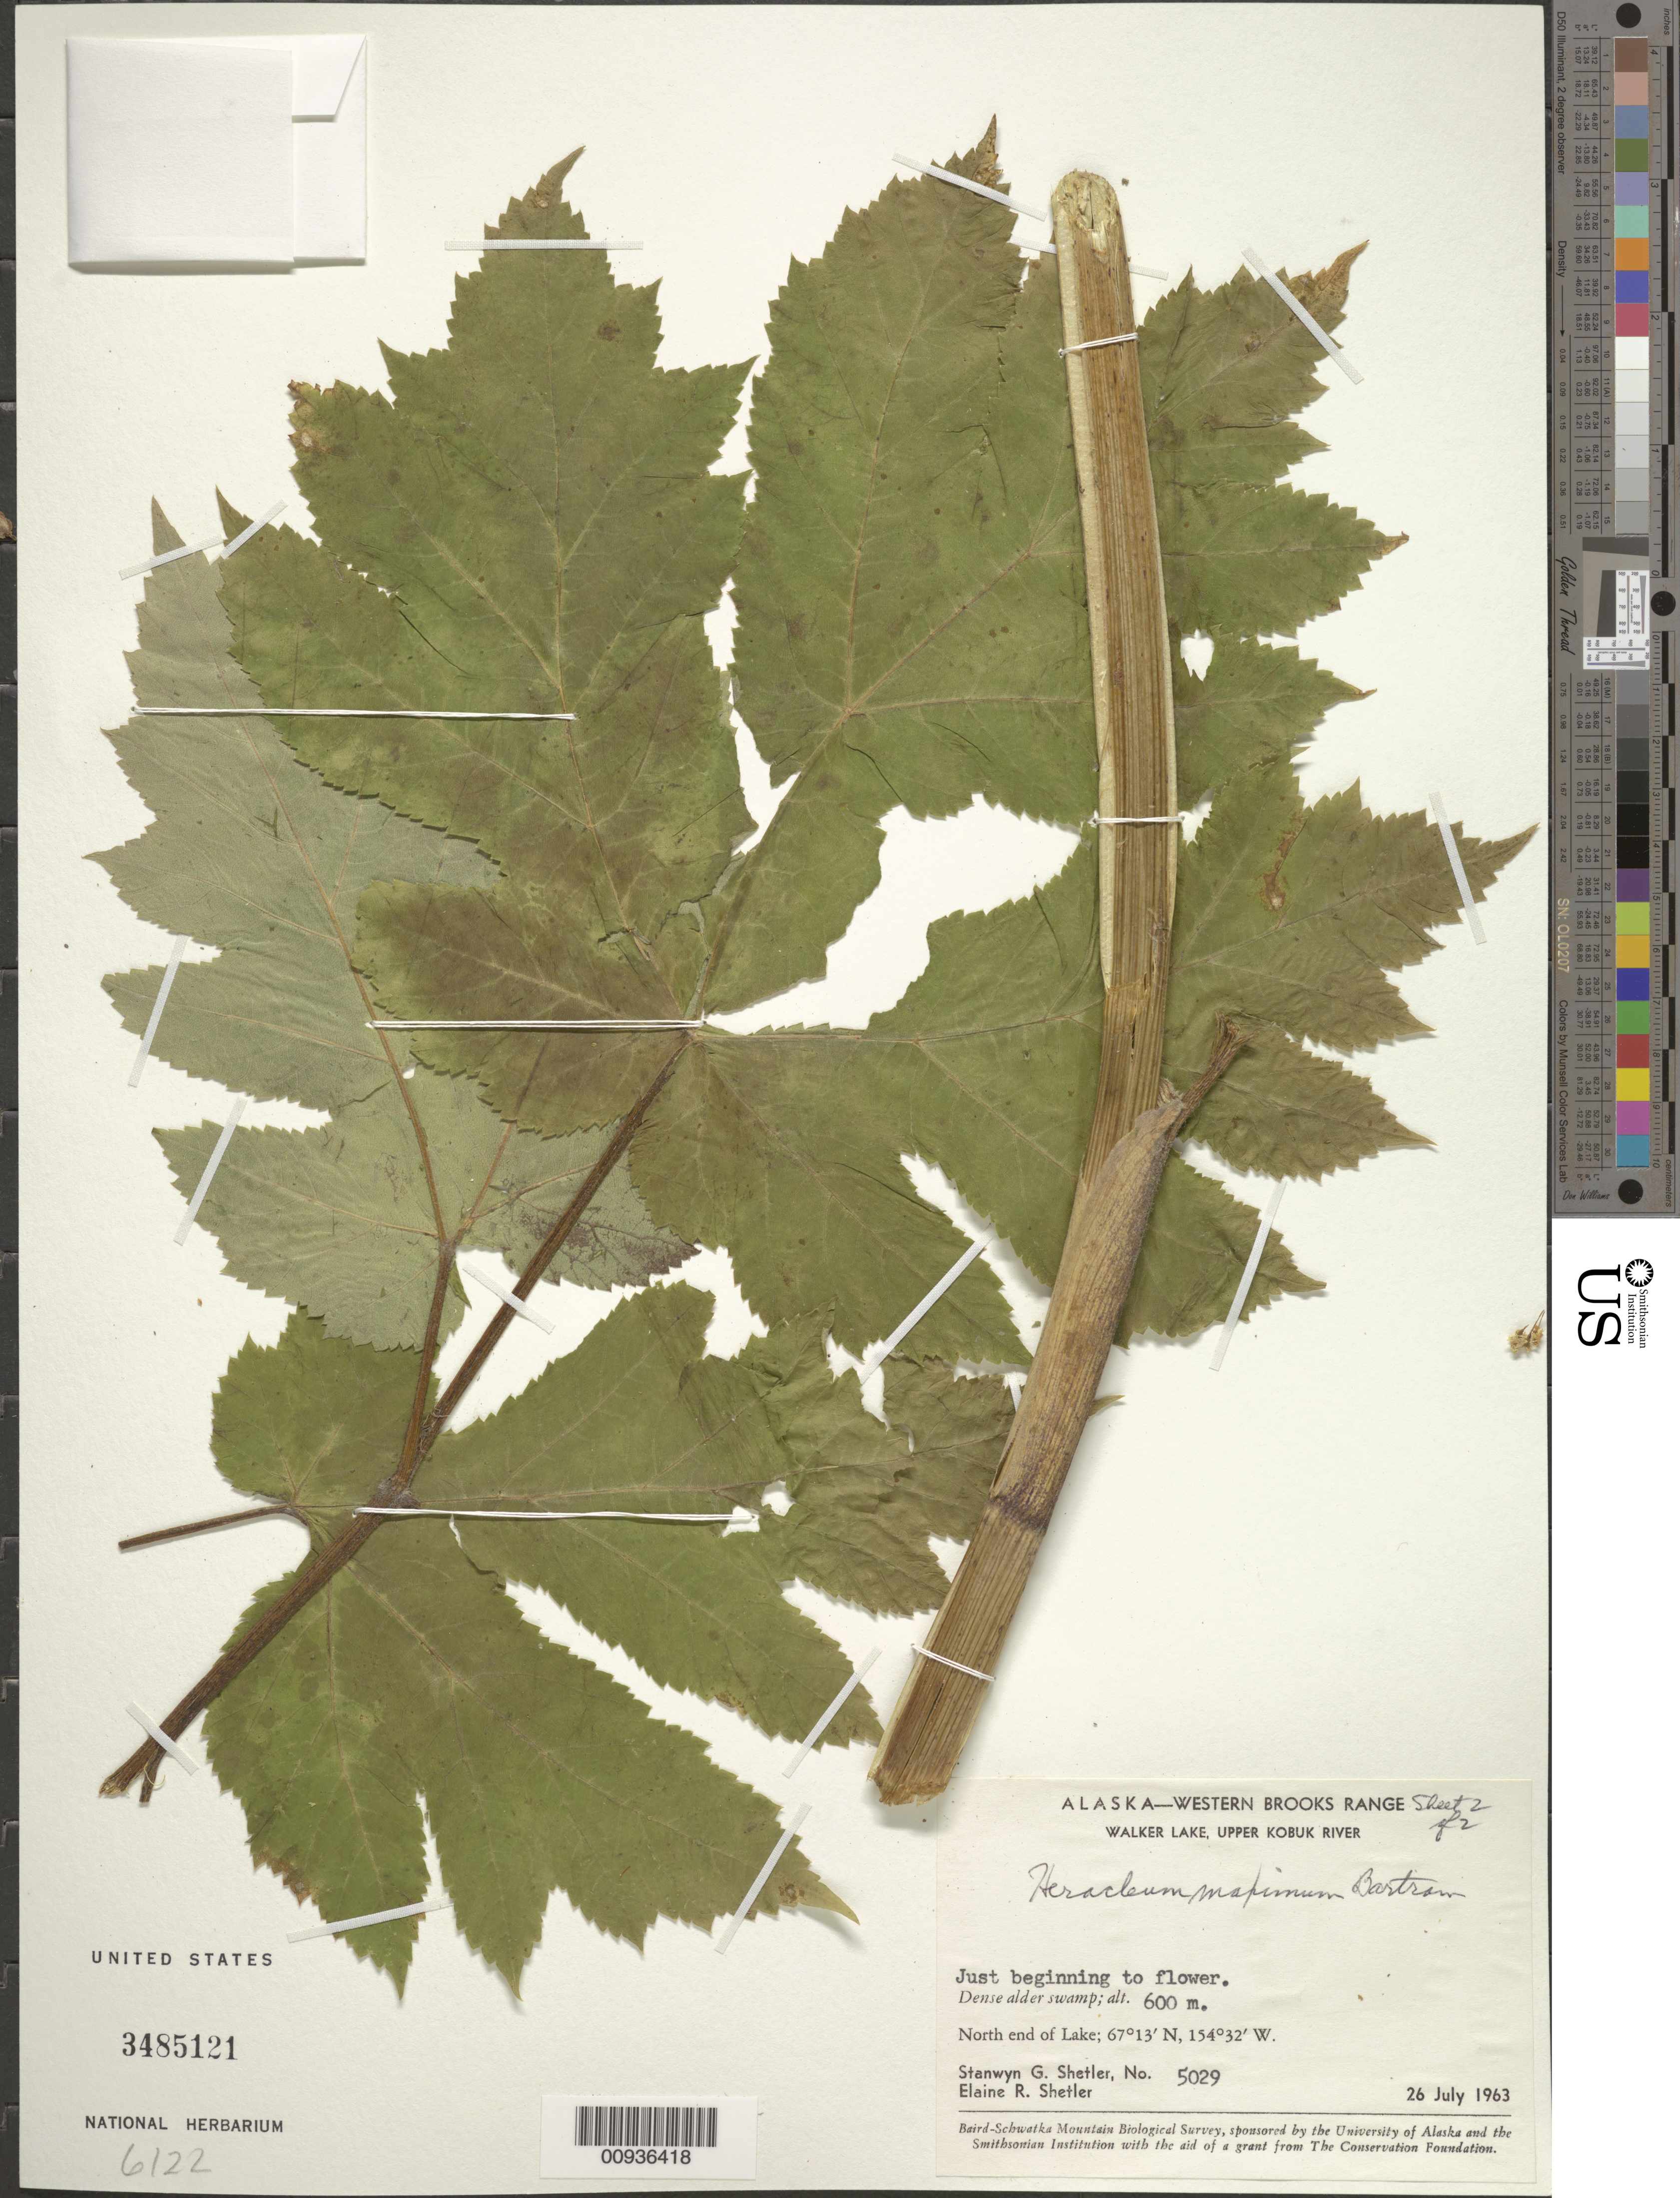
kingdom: Plantae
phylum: Tracheophyta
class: Magnoliopsida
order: Apiales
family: Apiaceae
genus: Heracleum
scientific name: Heracleum maximum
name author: W. Bartram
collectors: S. Shetler & E. R. Shetler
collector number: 5029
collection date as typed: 26 Jul 1963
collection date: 1963-07-26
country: United States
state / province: Alaska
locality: North end of Walker Lake. Western Brooks Range, Upper Kobuk River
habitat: Dense alder swamp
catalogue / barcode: US 3485121-2